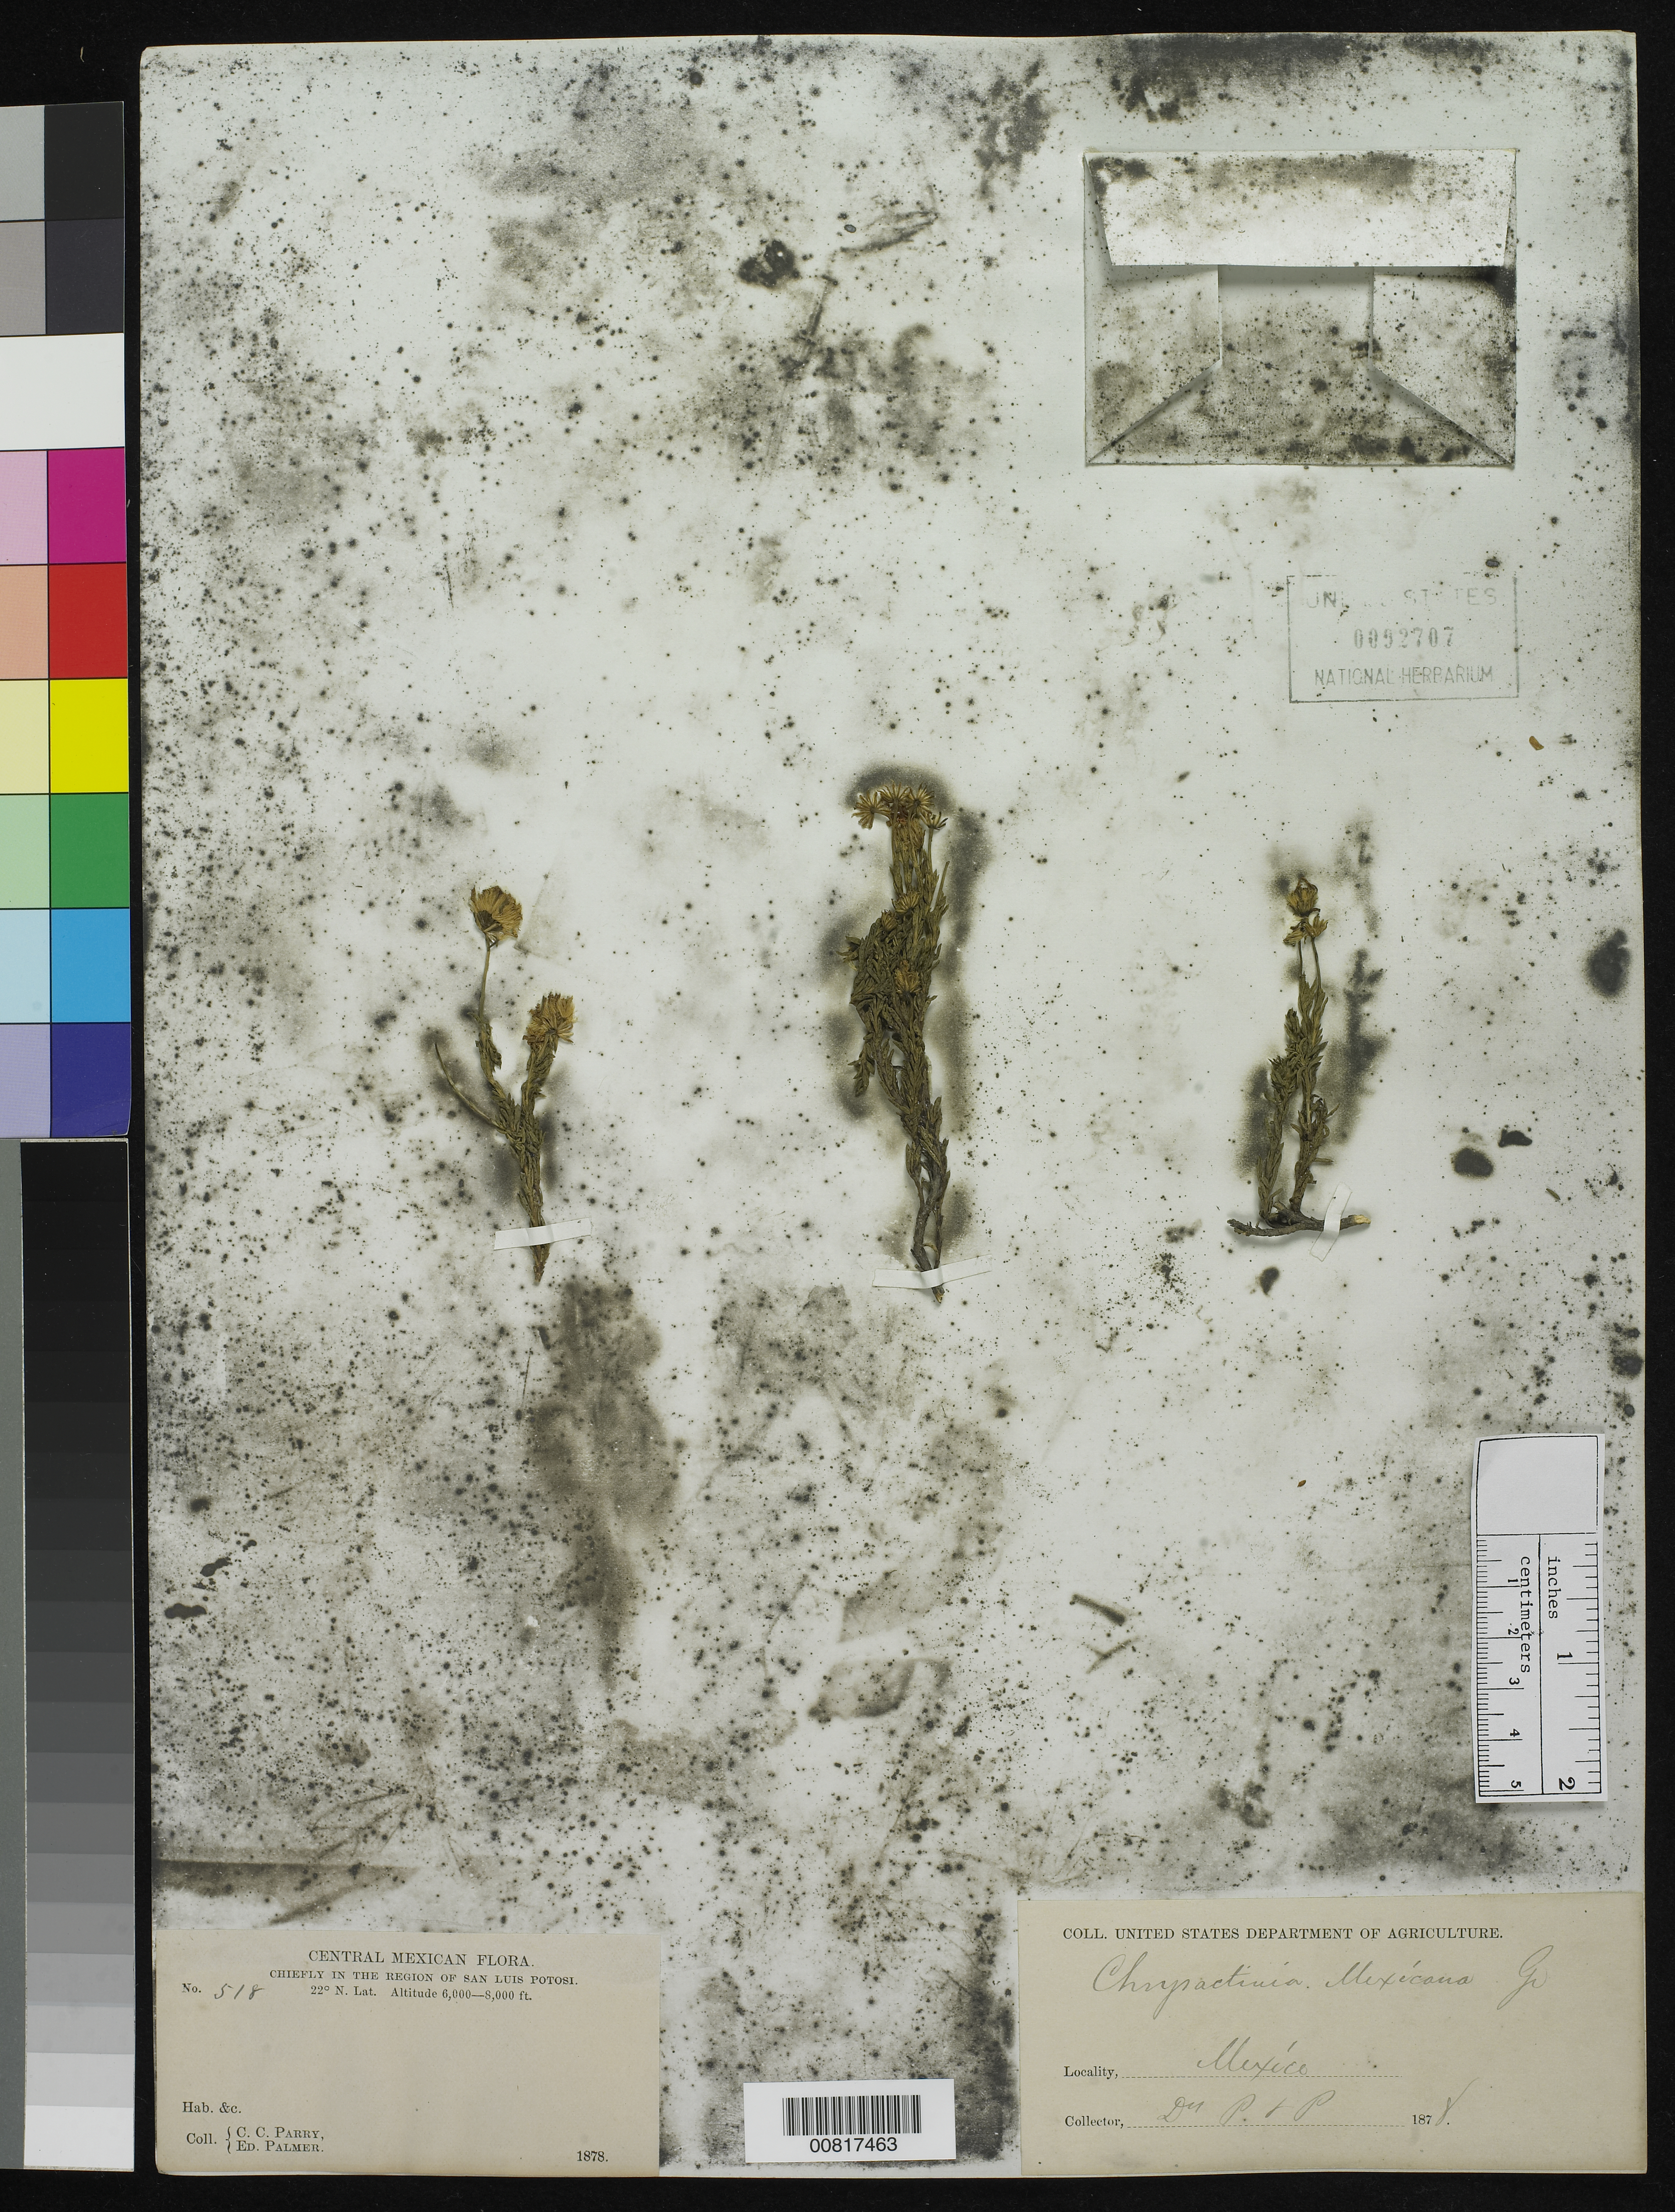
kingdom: Plantae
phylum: Tracheophyta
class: Magnoliopsida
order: Asterales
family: Asteraceae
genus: Chrysactinia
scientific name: Chrysactinia mexicana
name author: A. Gray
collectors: C. C. Parry & E. Palmer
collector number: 518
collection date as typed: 1878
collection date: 1878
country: Mexico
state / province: San Luis Potosí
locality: Chiefly in the region of San Luis Potosí.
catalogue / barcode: US 92707